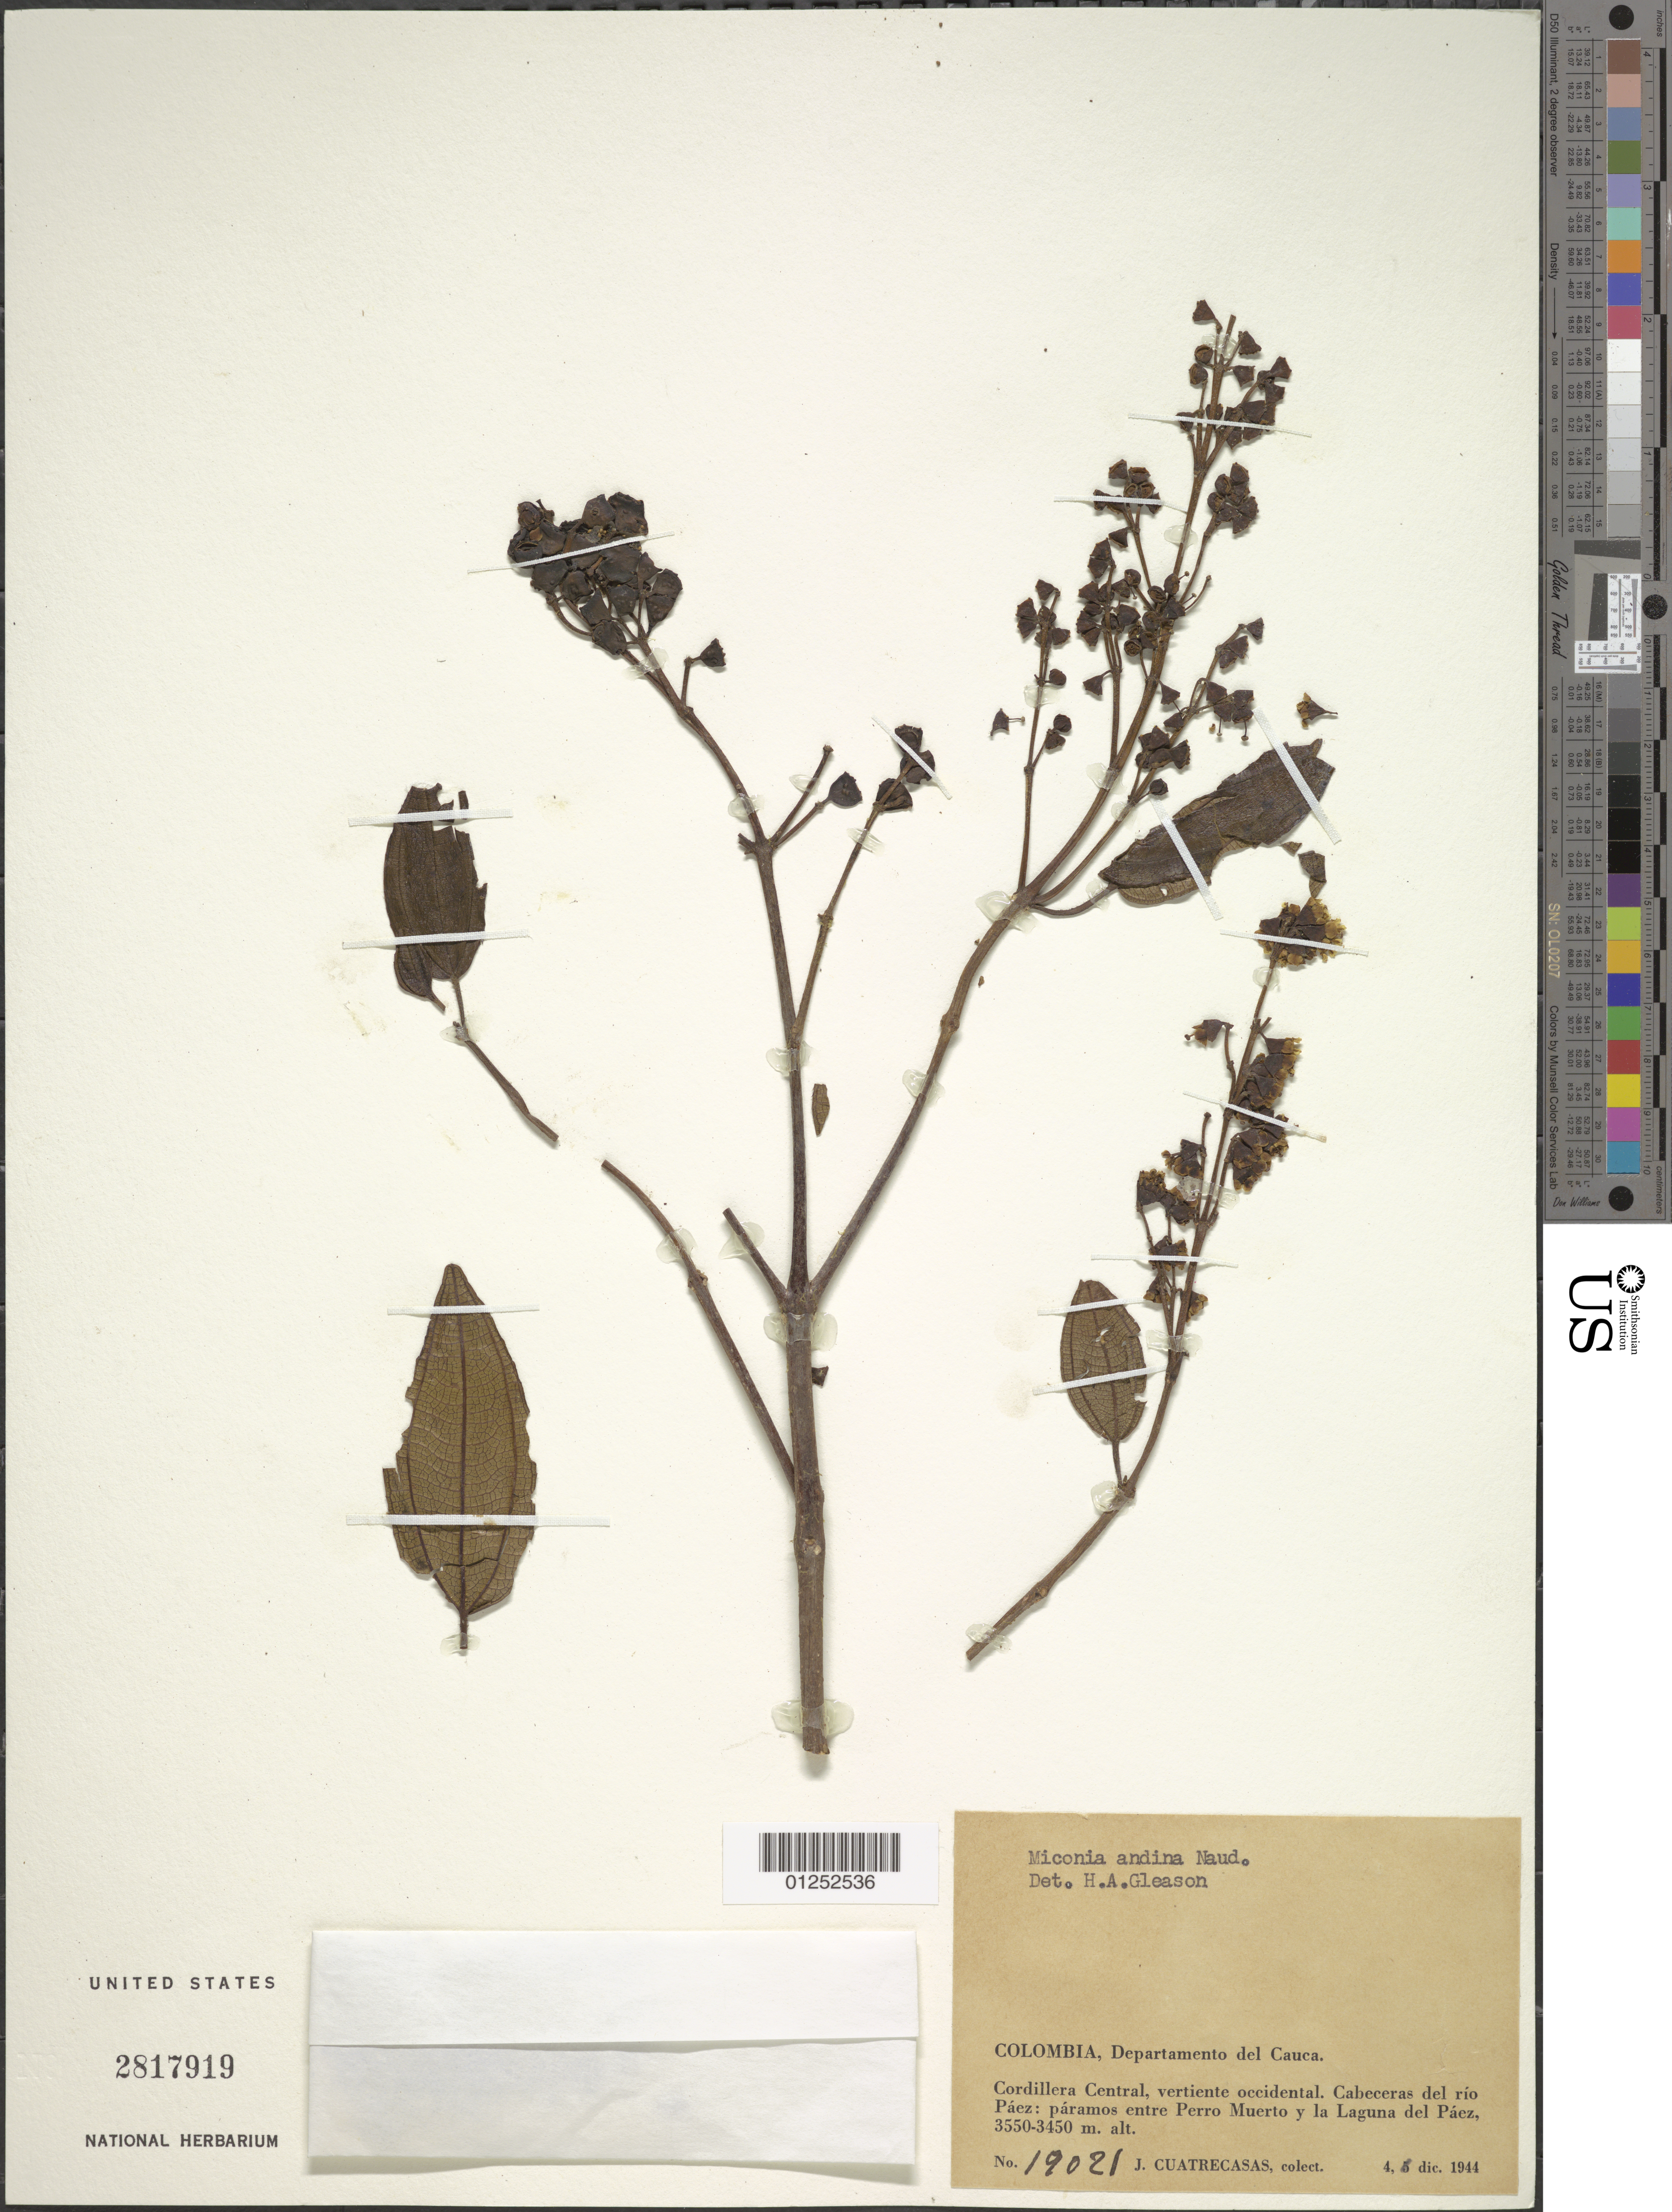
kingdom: Plantae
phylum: Tracheophyta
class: Magnoliopsida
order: Myrtales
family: Melastomataceae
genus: Miconia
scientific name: Miconia latifolia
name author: (D. Don) Naudin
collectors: J. Cuatrecasas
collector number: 19021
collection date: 1944-12-04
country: Colombia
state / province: Cauca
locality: Cordillera Central, vertiente occidental. Cabeceras del rio Paez: paramos entre Perro Muerto y la Laguna del Paez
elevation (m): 3450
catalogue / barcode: US 2817919